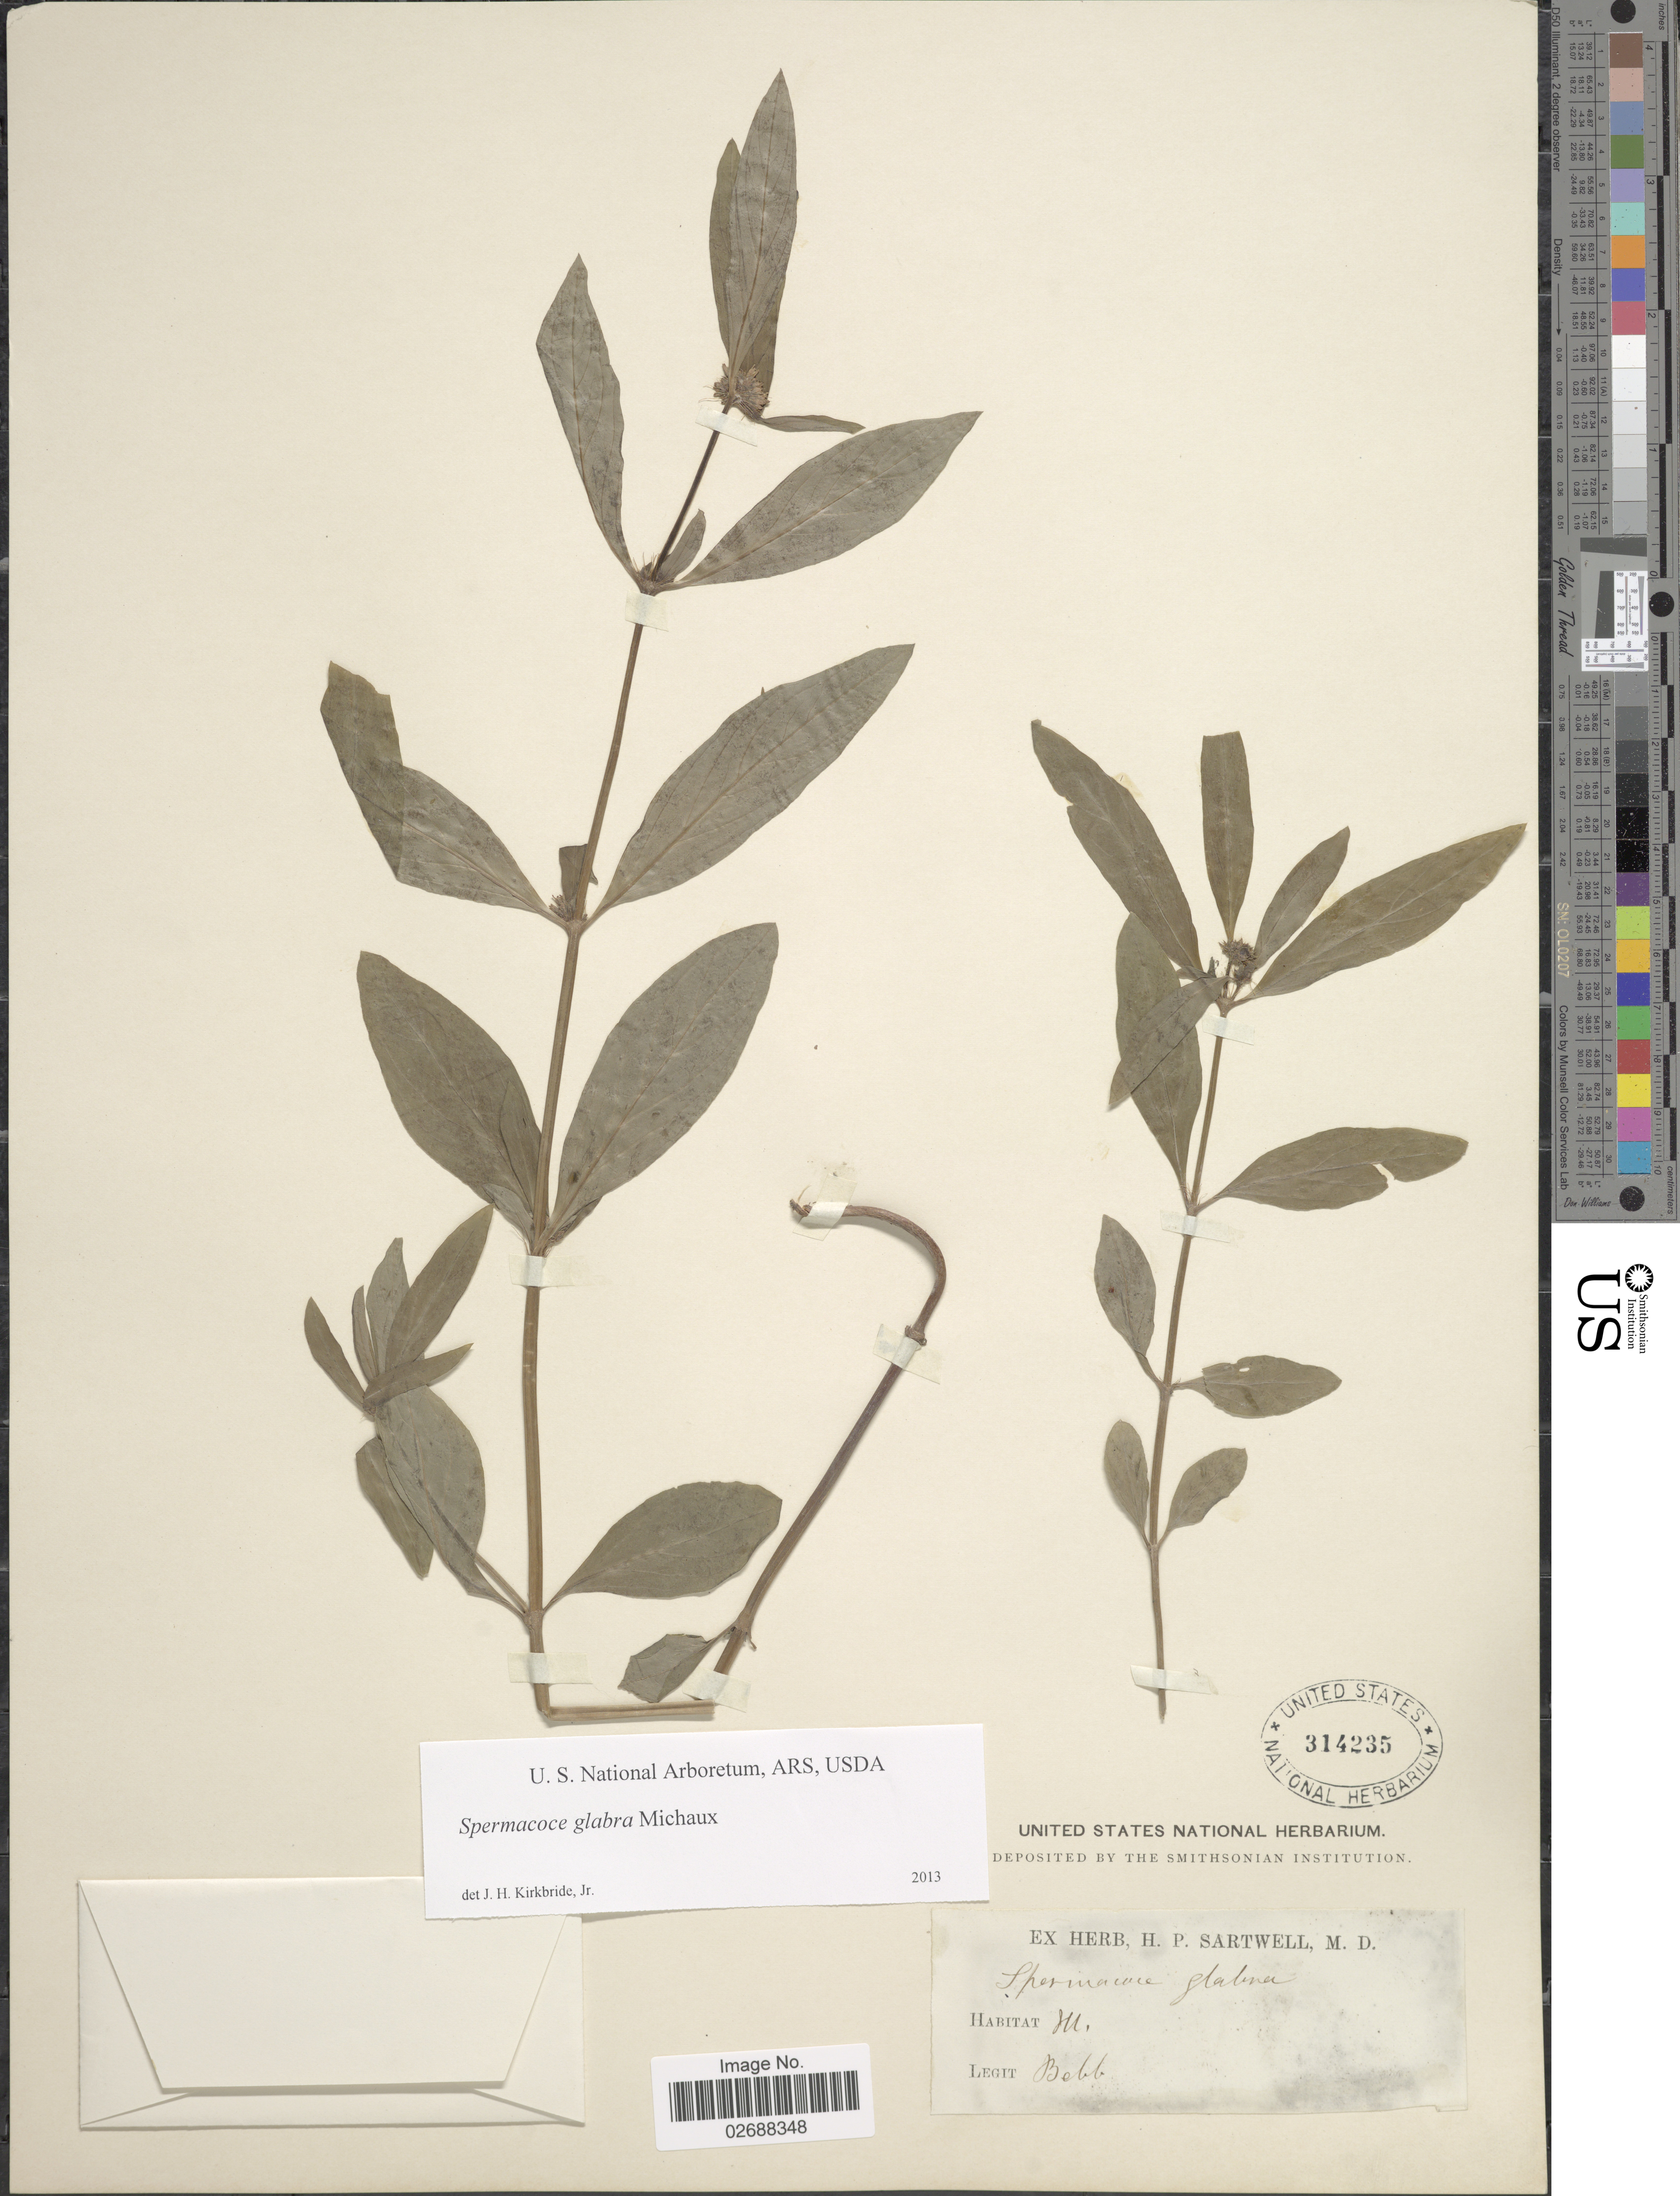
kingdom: Plantae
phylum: Tracheophyta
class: Magnoliopsida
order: Gentianales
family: Rubiaceae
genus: Spermacoce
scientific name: Spermacoce glabra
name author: Michx.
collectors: -. Bebb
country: United States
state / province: Illinois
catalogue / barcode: US 314235